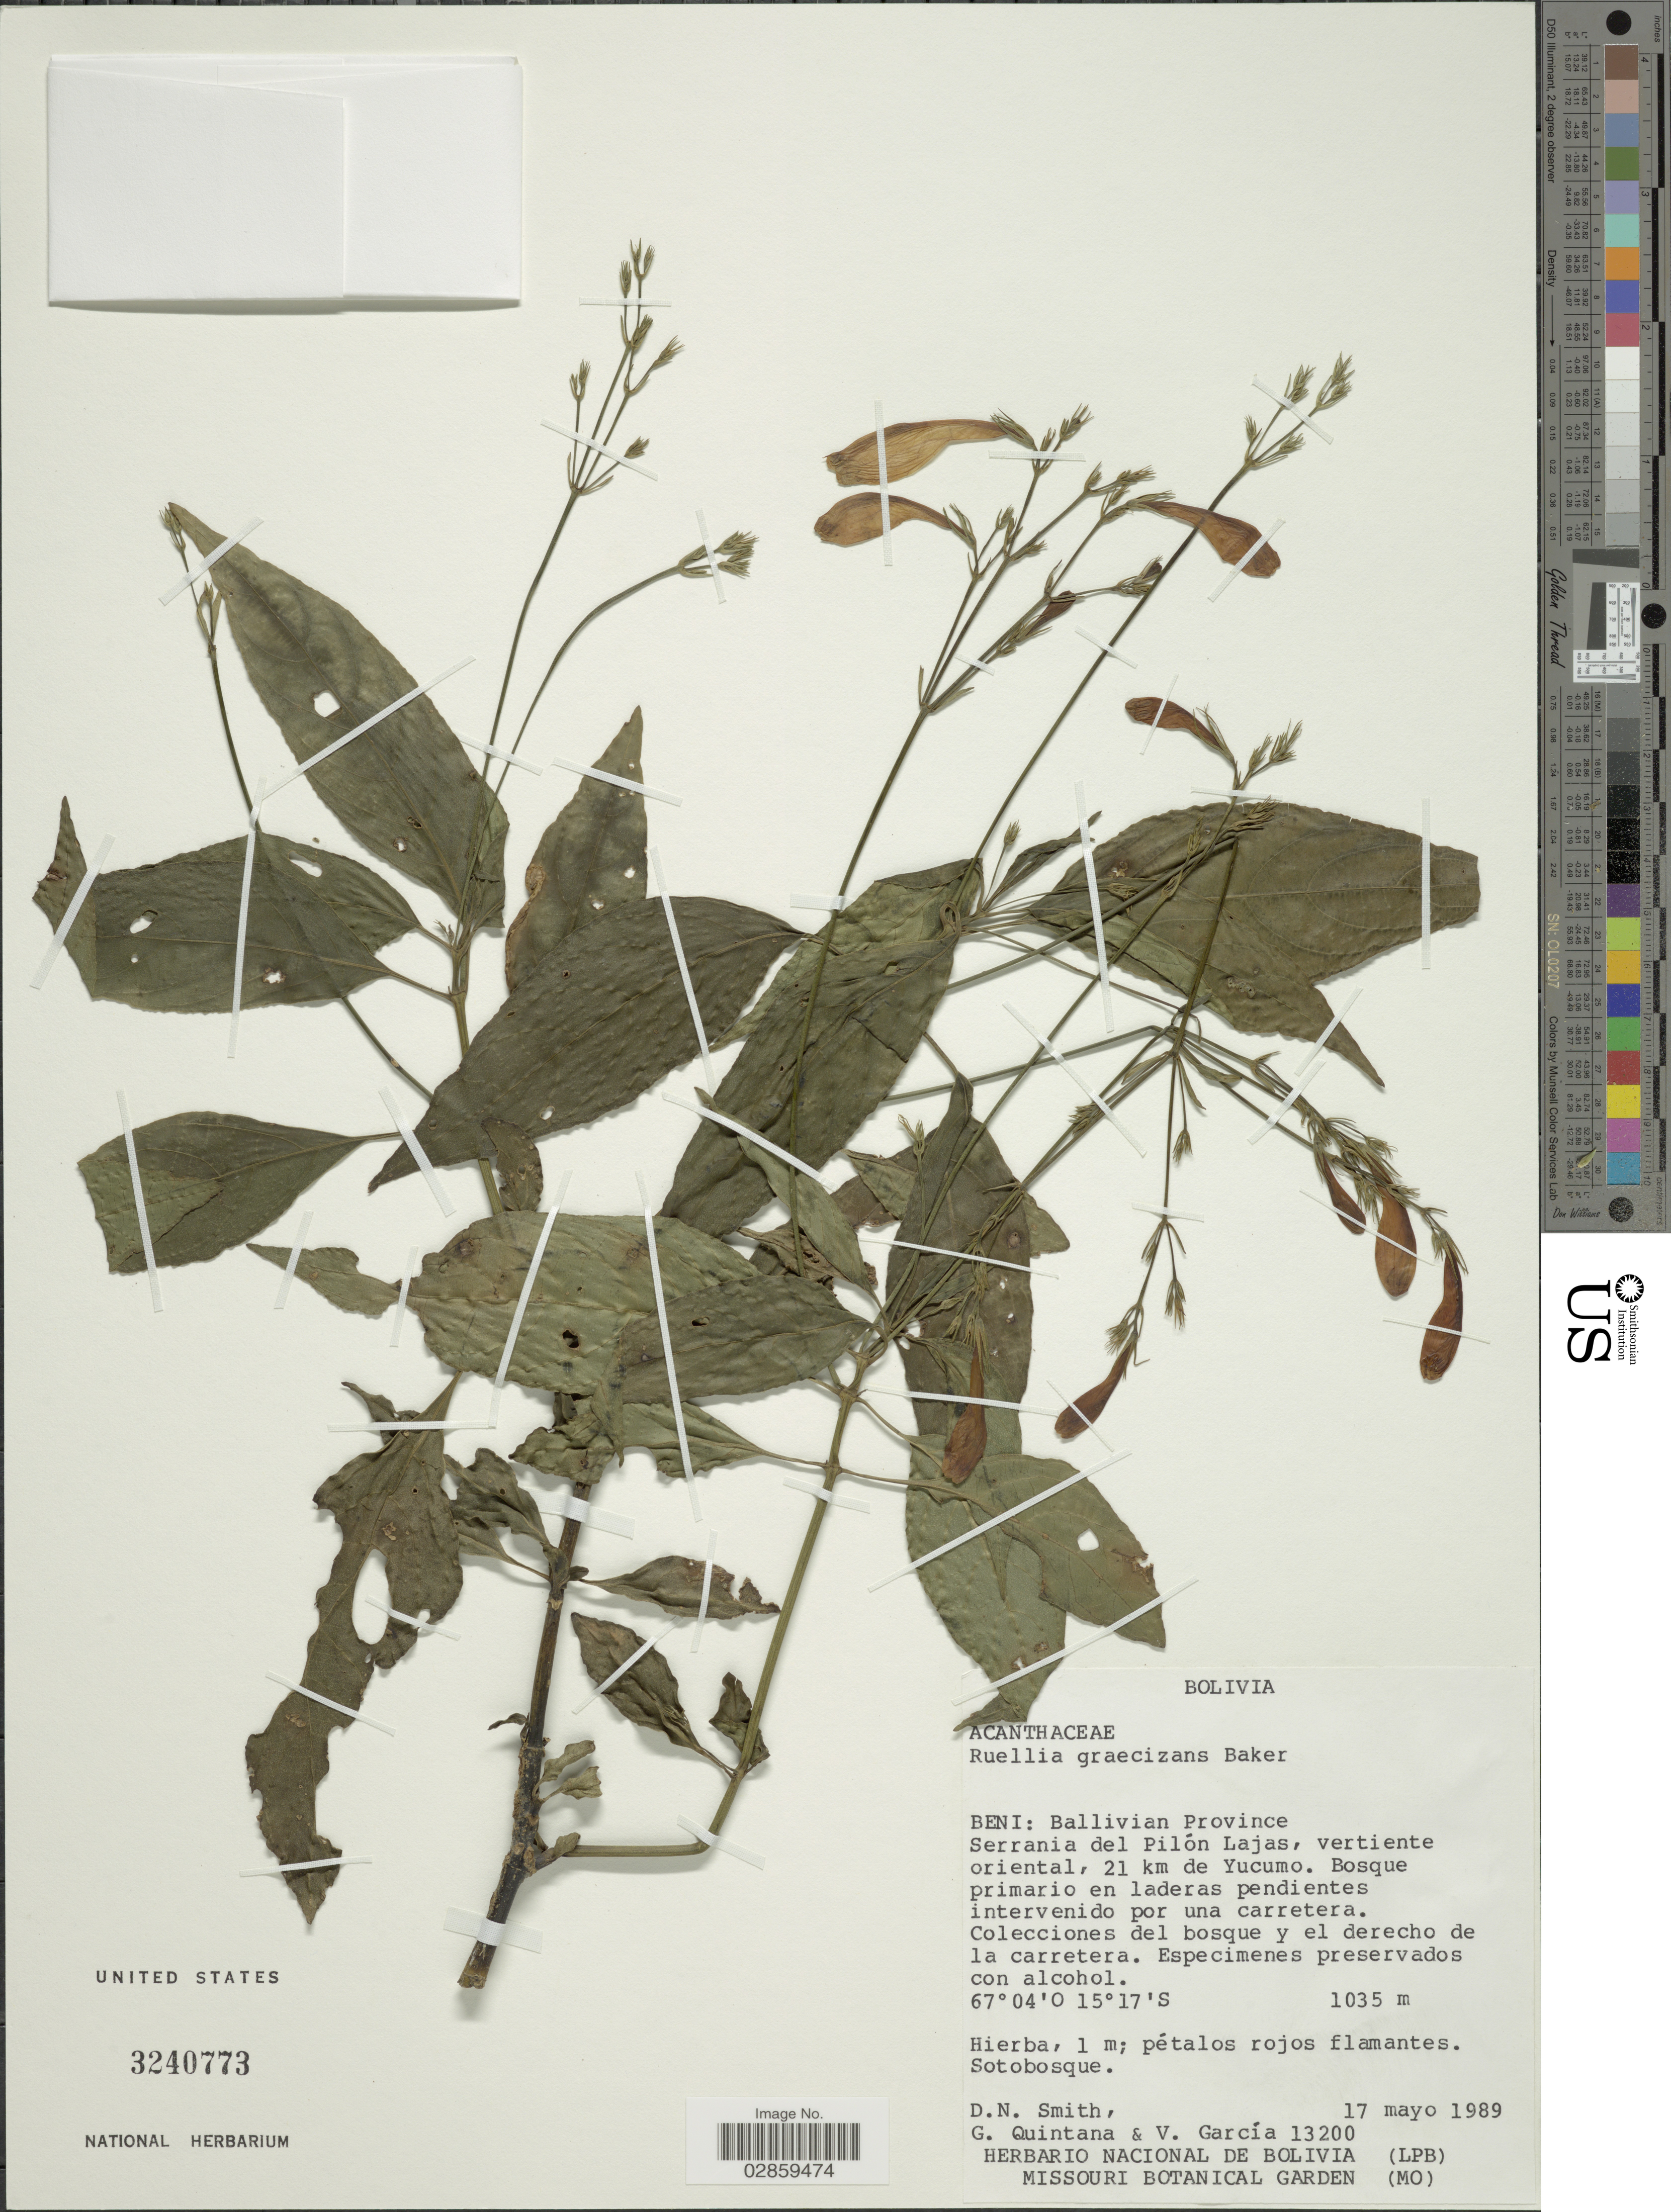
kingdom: Plantae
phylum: Tracheophyta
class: Magnoliopsida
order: Lamiales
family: Acanthaceae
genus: Ruellia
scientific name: Ruellia brevifolia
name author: (Pohl) C. Ezcurra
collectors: D. Smith, G. Quintana & V. Garcia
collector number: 13200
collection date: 1989-05-17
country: Bolivia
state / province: Beni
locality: Ballivian Province, Serrania del Pilón Lajas, vertiente oriental, 21 km de Yucumo.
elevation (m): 1035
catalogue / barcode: US 3240773